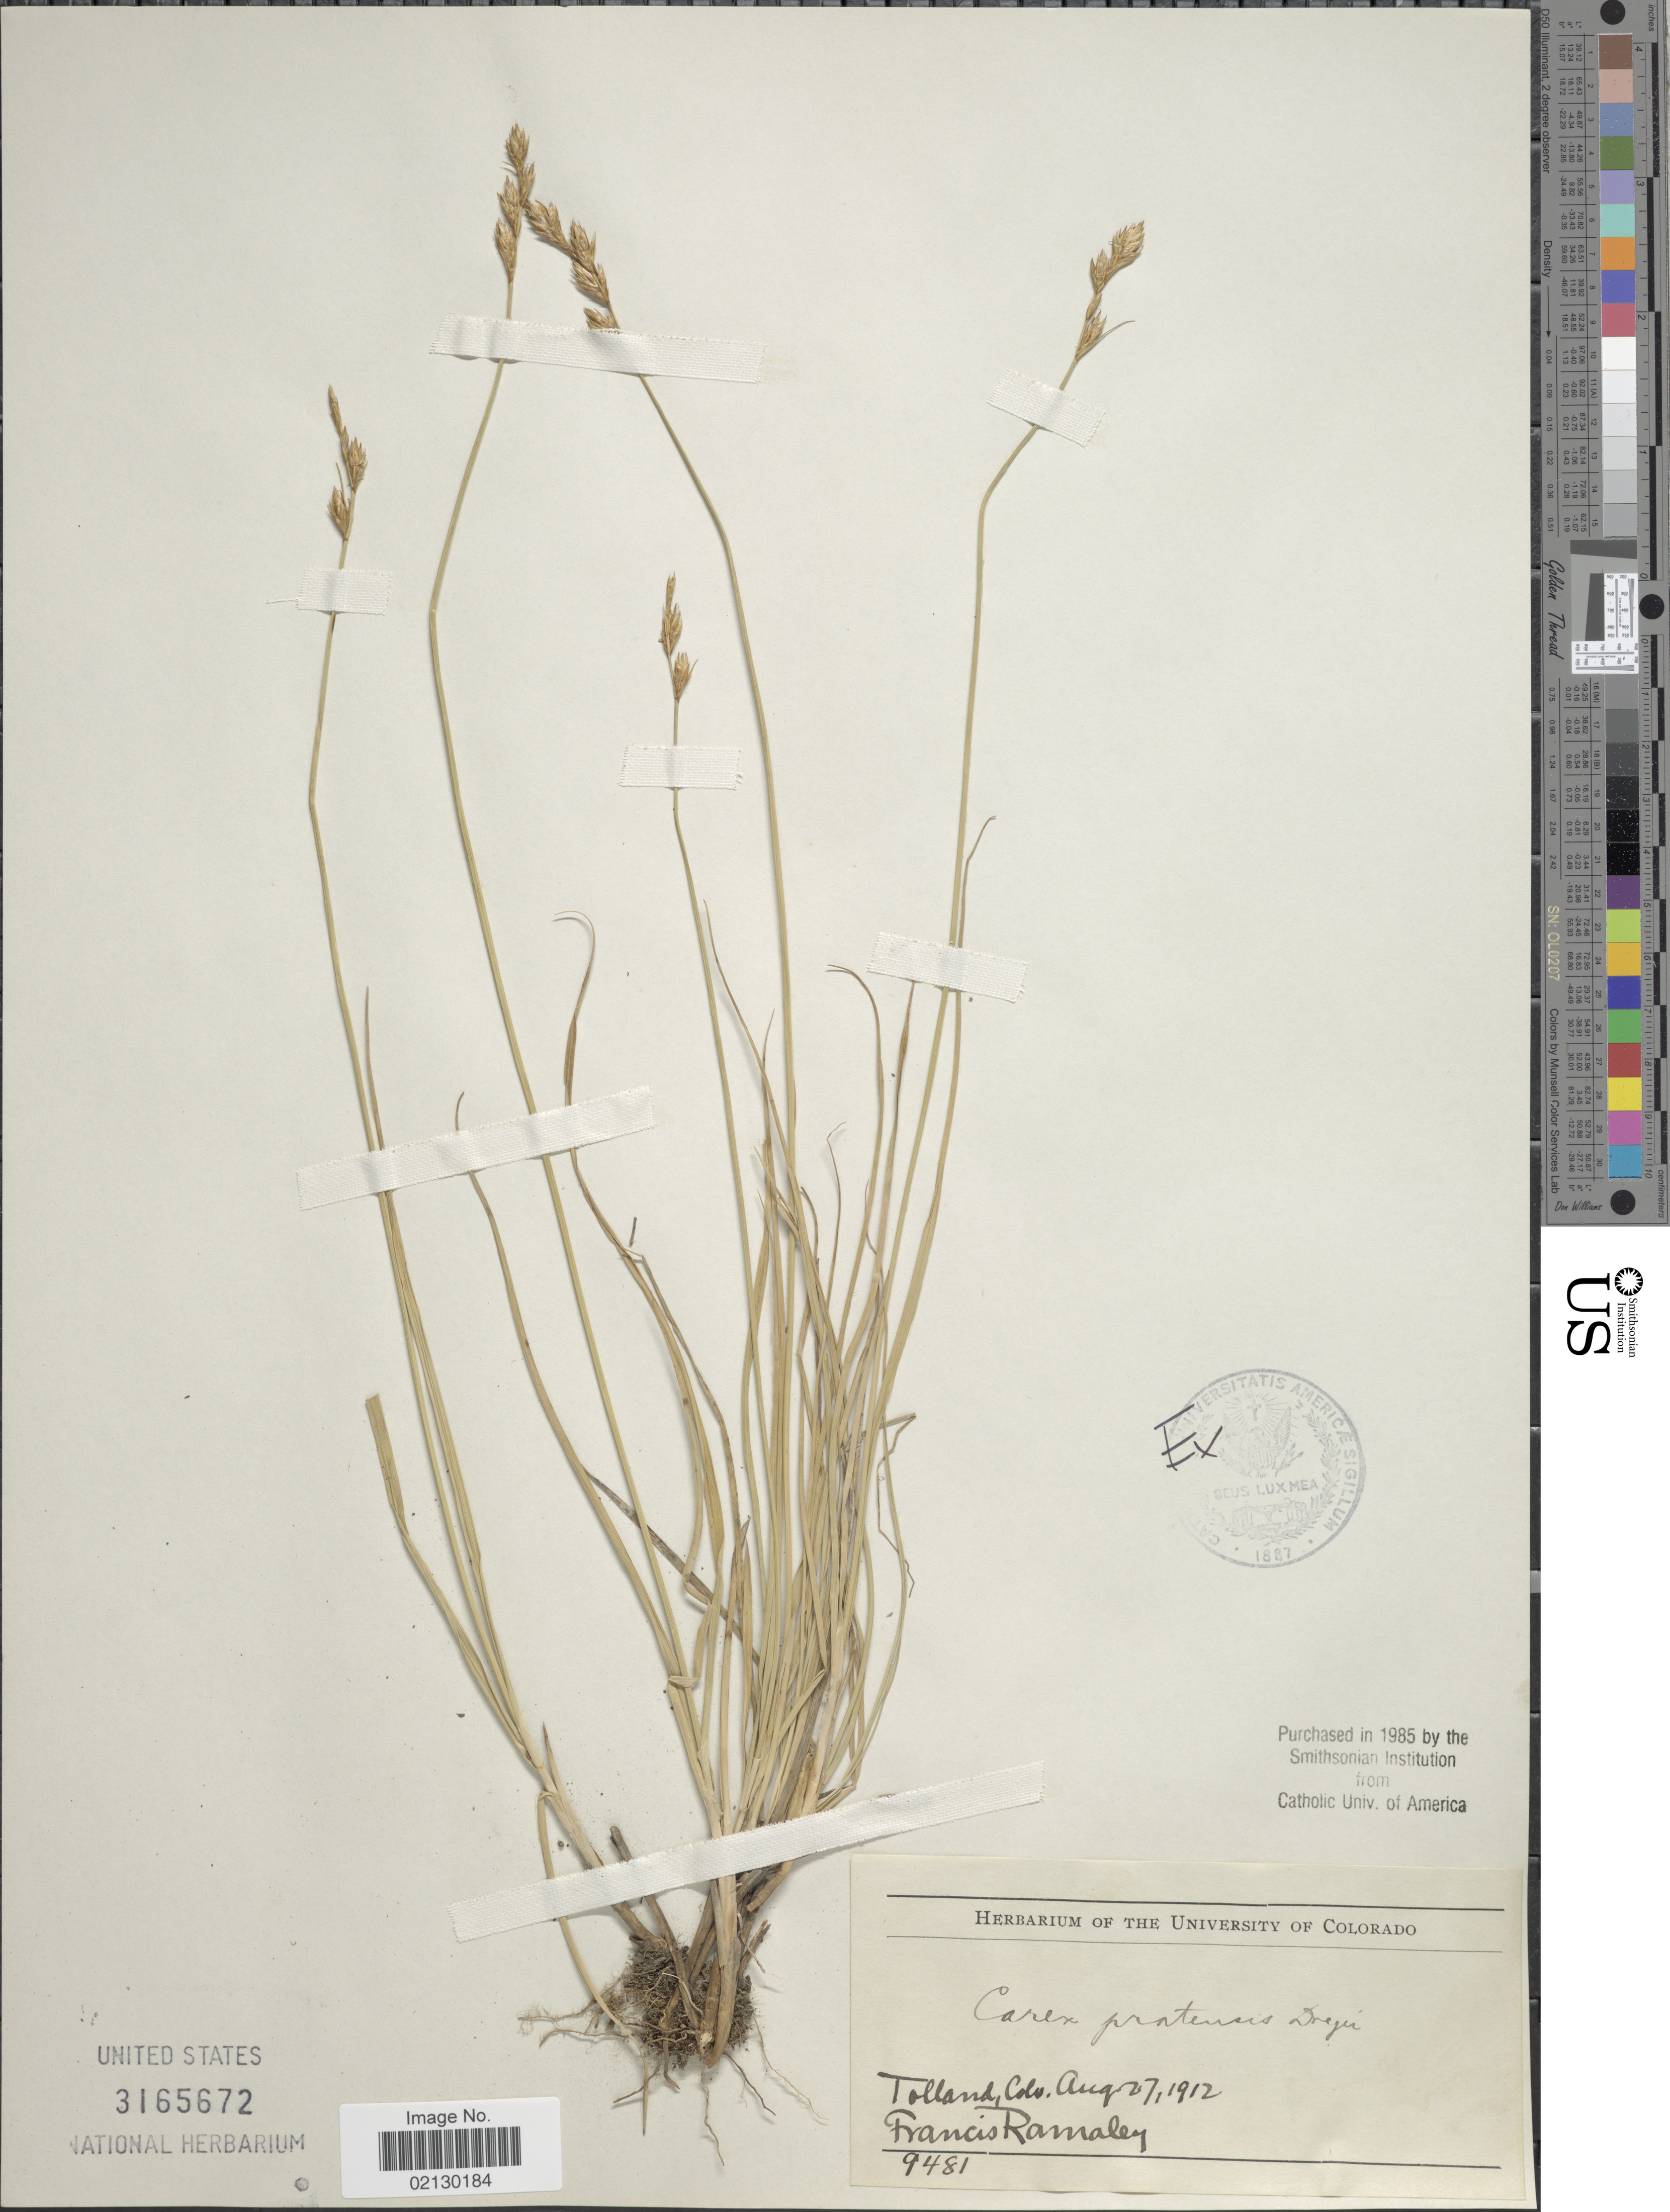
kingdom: Plantae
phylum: Tracheophyta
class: Liliopsida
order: Poales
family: Cyperaceae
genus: Carex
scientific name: Carex praticola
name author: Rydb.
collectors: F. Ramaley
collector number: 9481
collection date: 1912-08-27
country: United States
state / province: Colorado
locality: Tolland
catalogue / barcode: US 3165672